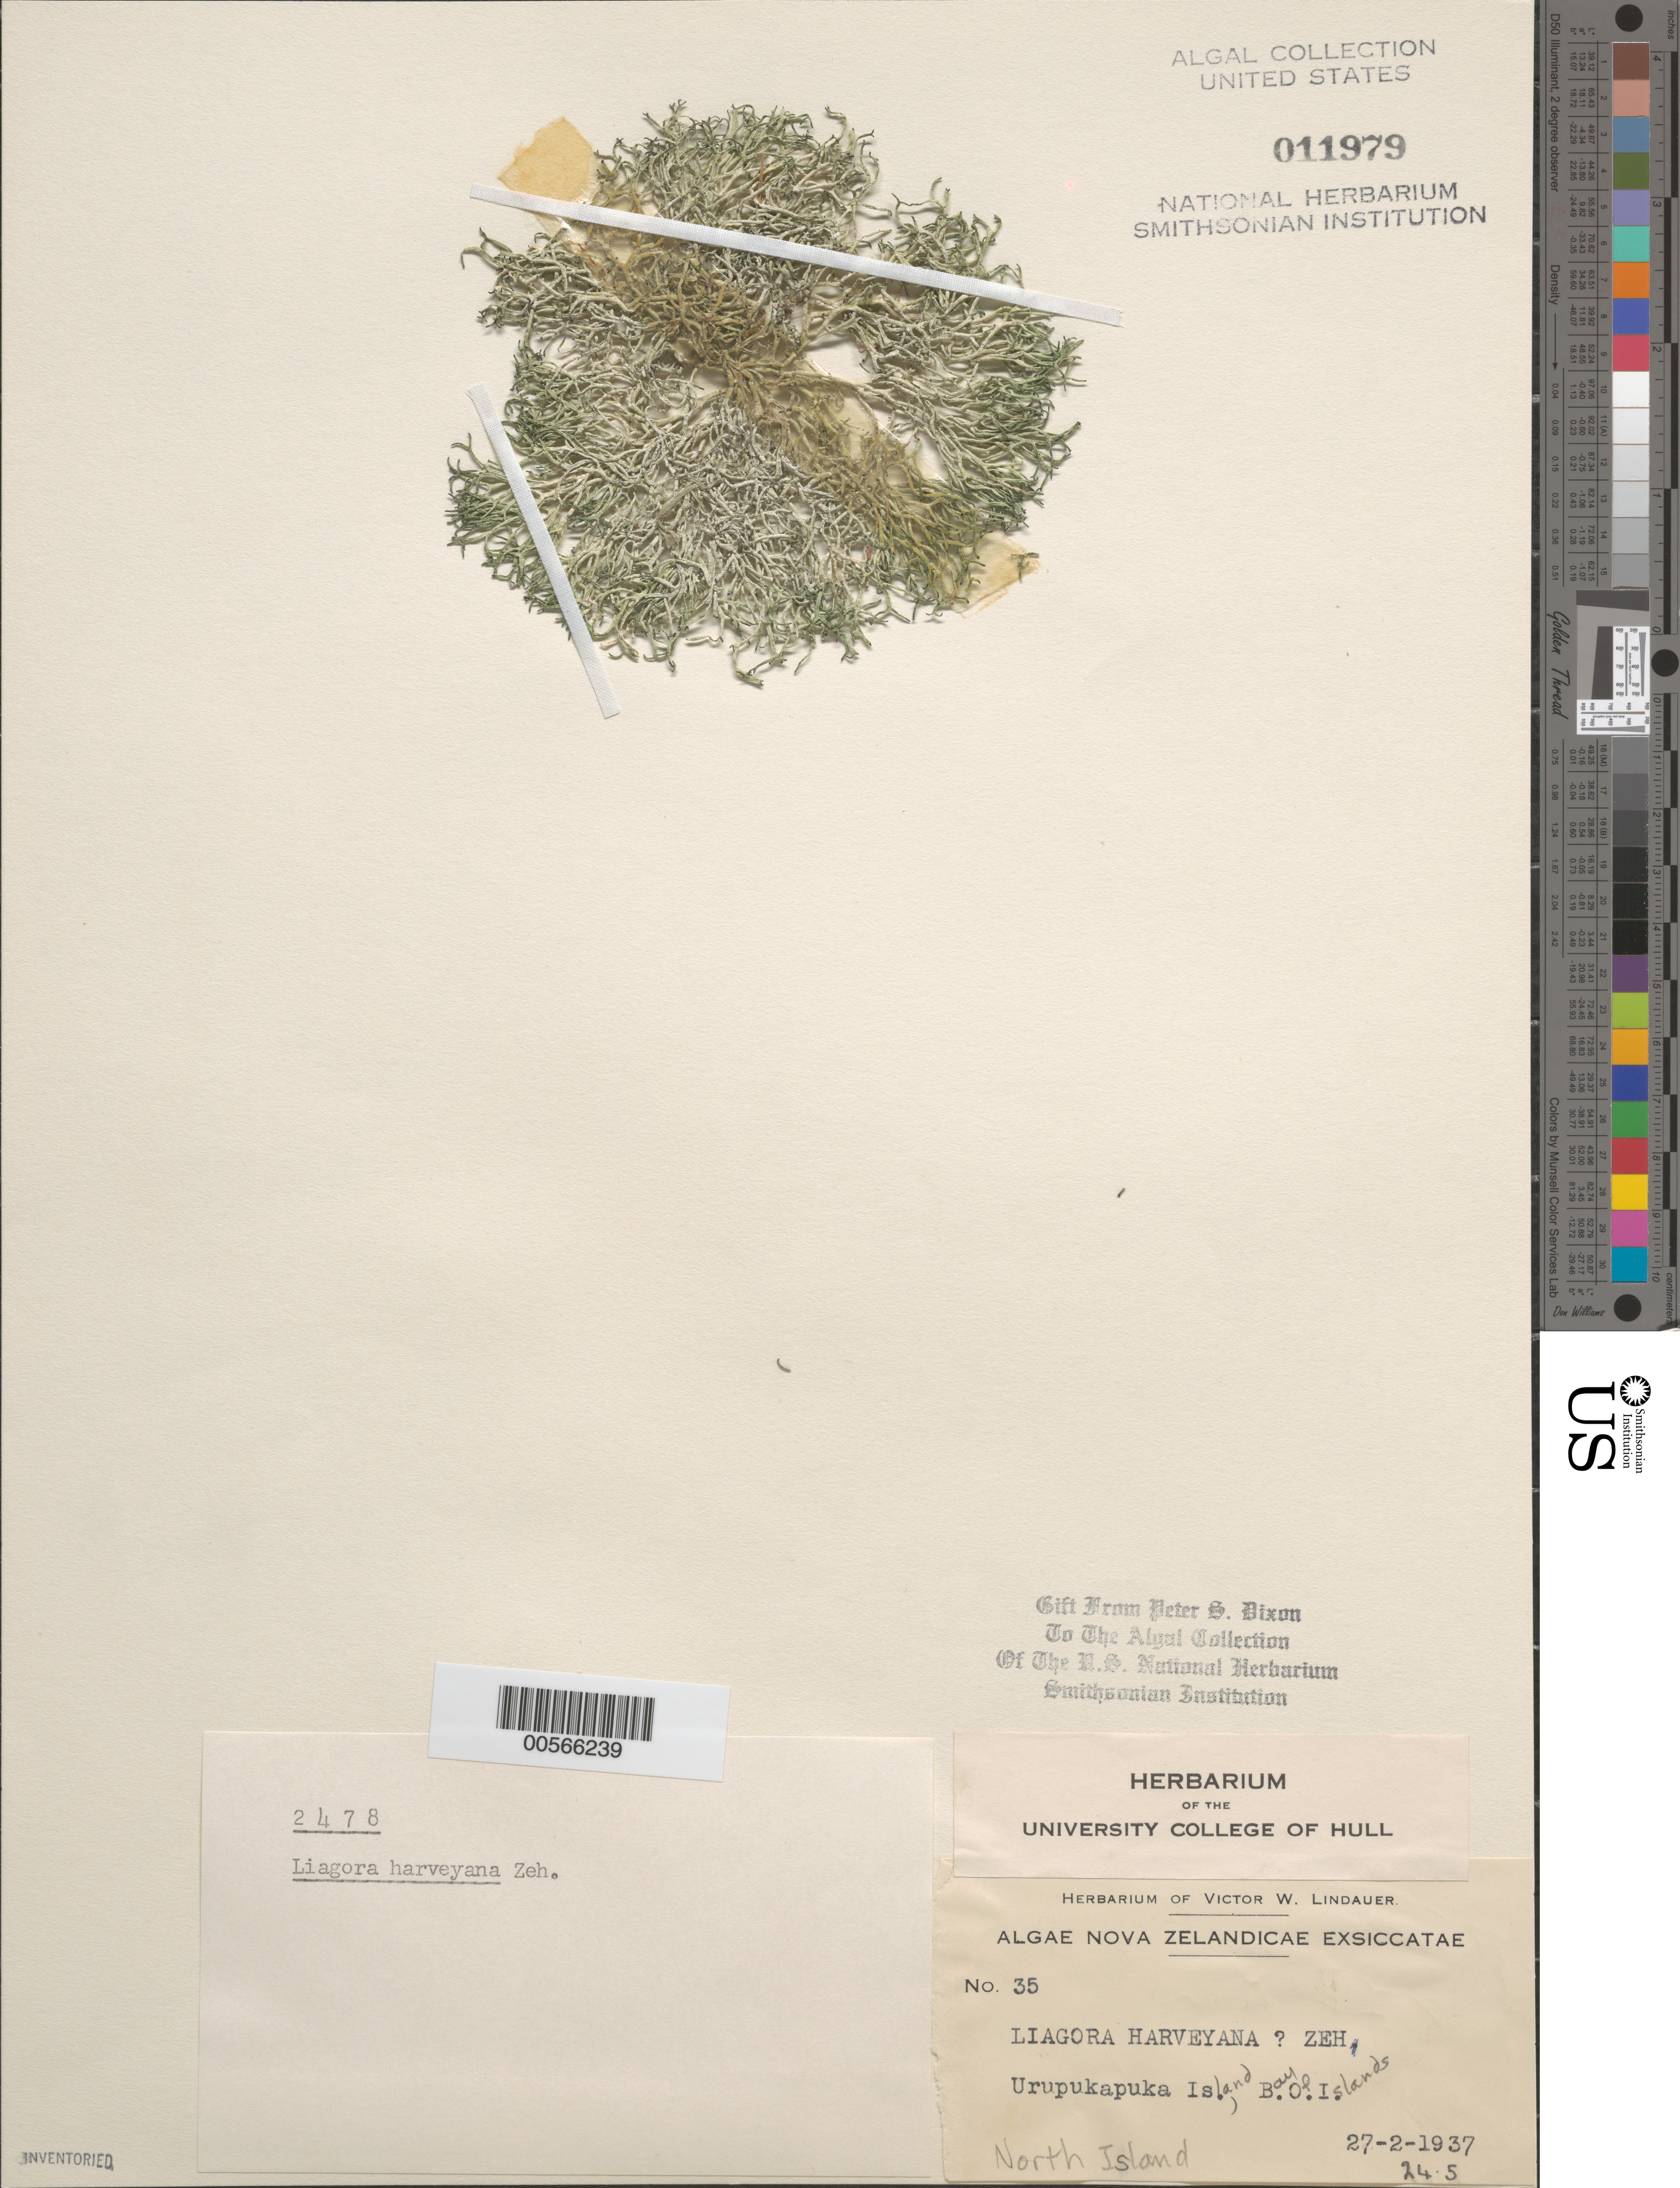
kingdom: Plantae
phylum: Rhodophyta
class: Florideophyceae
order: Nemaliales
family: Liagoraceae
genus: Liagora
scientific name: Liagora harveyana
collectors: V. Lindauer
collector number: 35 & PSD 2478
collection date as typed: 27 Feb 1937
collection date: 1937-02-27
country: New Zealand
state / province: Northland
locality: Urupukapuka island, bay of islands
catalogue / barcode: US 11979